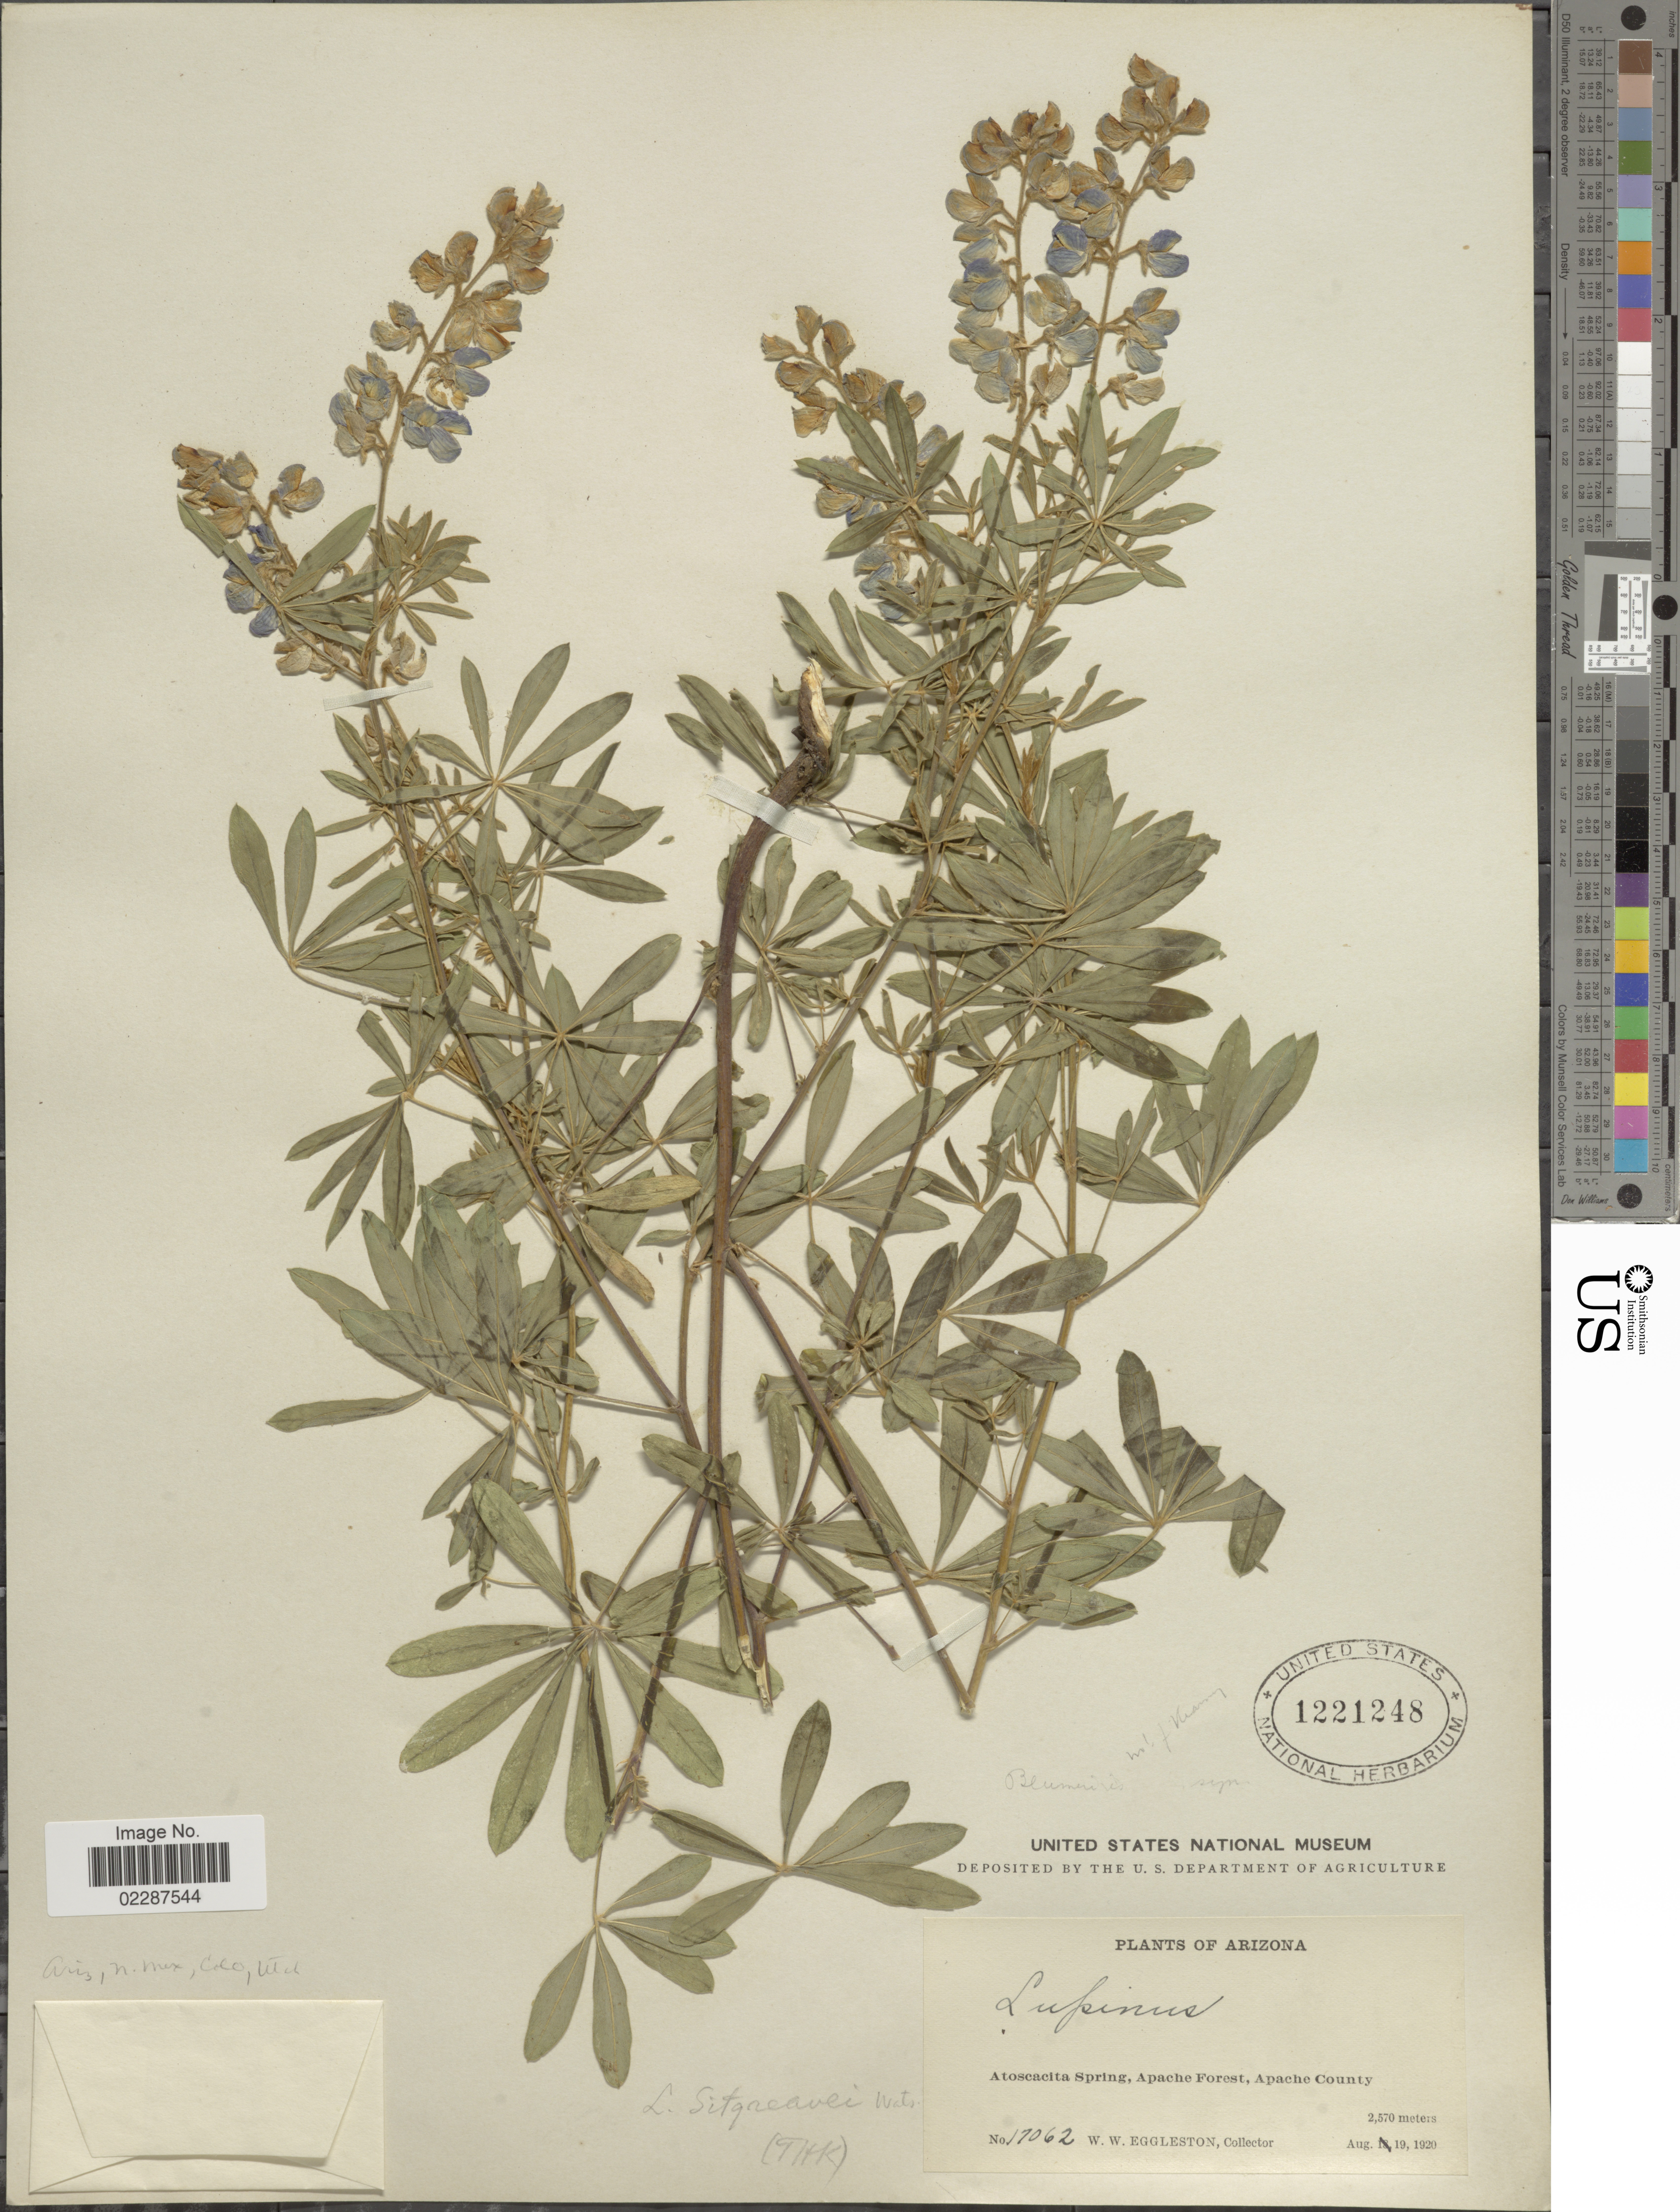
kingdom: Plantae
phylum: Tracheophyta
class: Magnoliopsida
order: Fabales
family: Fabaceae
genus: Lupinus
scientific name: Lupinus sitgreavesii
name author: S. Watson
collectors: W. W. Eggleston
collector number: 17062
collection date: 1920-08-19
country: United States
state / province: Arizona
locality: Atoscacita Spring, Apache Forest, Apache County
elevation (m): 2570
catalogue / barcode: US 1221248